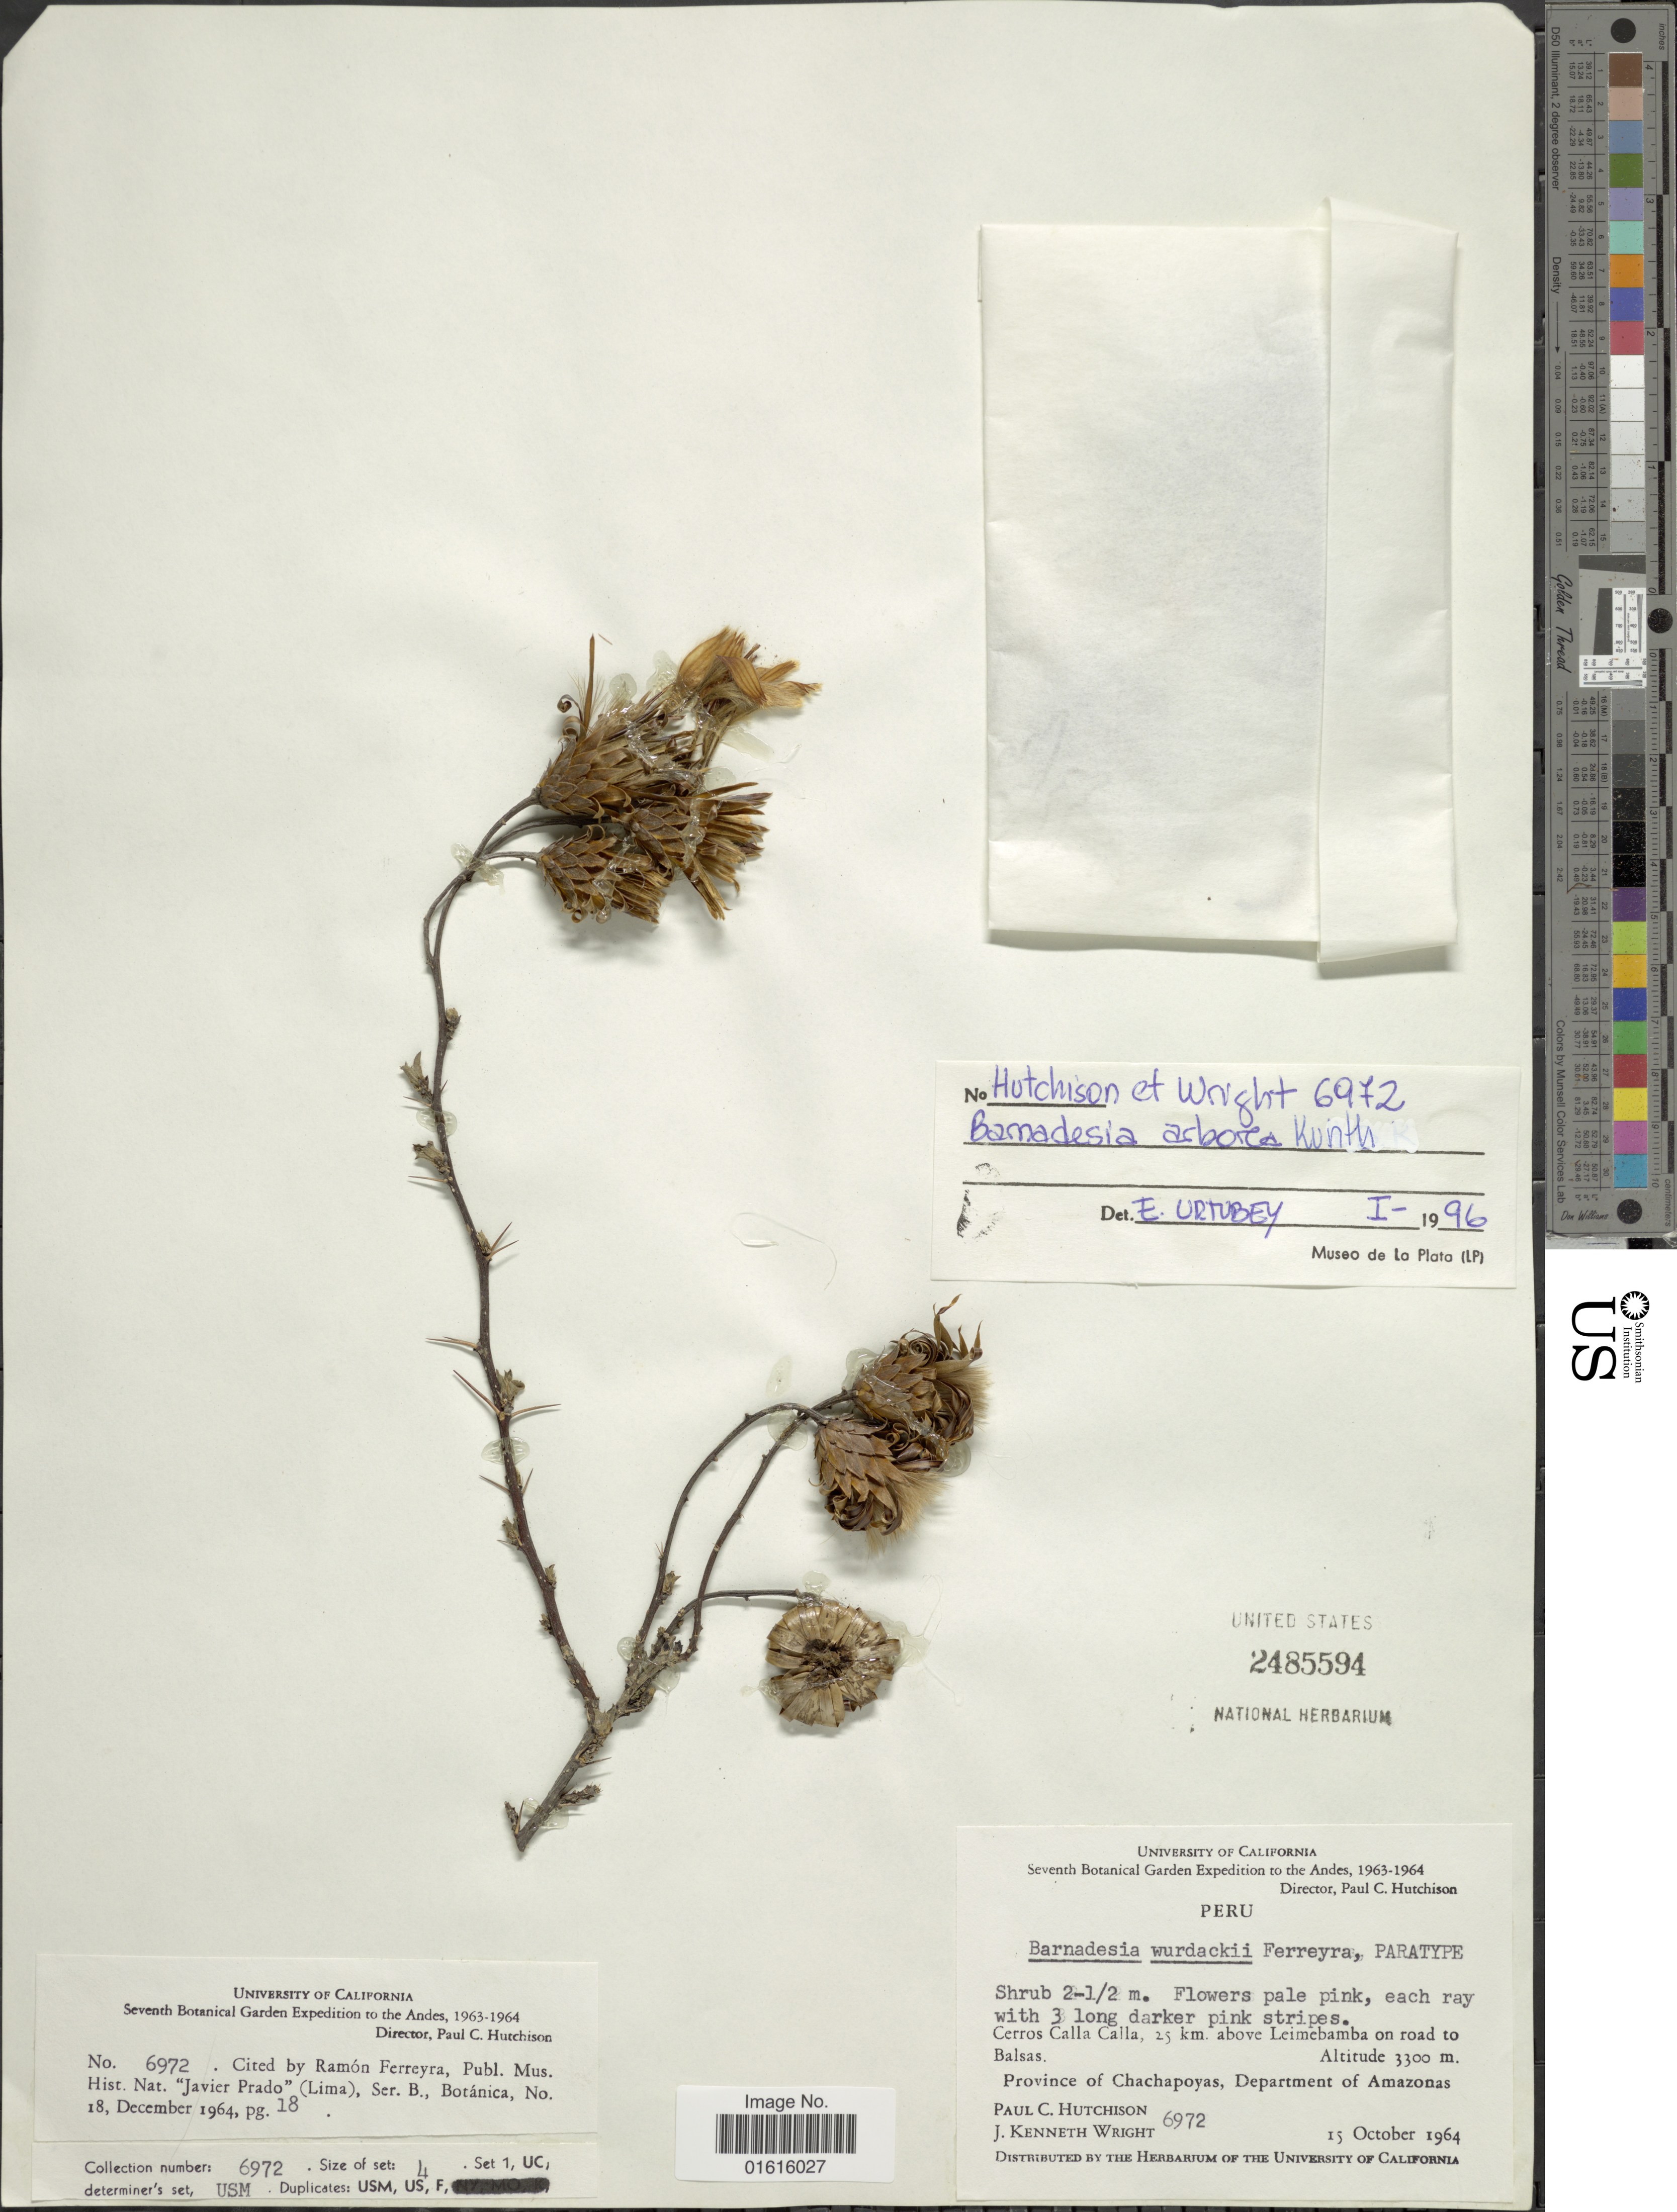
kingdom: Plantae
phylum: Tracheophyta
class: Magnoliopsida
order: Asterales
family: Asteraceae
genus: Barnadesia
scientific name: Barnadesia arborea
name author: Kunth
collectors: P. C. Hutchison & J. K. Wright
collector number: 6972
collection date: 1964-10-15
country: Peru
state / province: Amazonas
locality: Cerros Calla Calla, 25 km above Leimebamba on road to Balsas, Province of Chachapoyas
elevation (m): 3300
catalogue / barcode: US 2485594